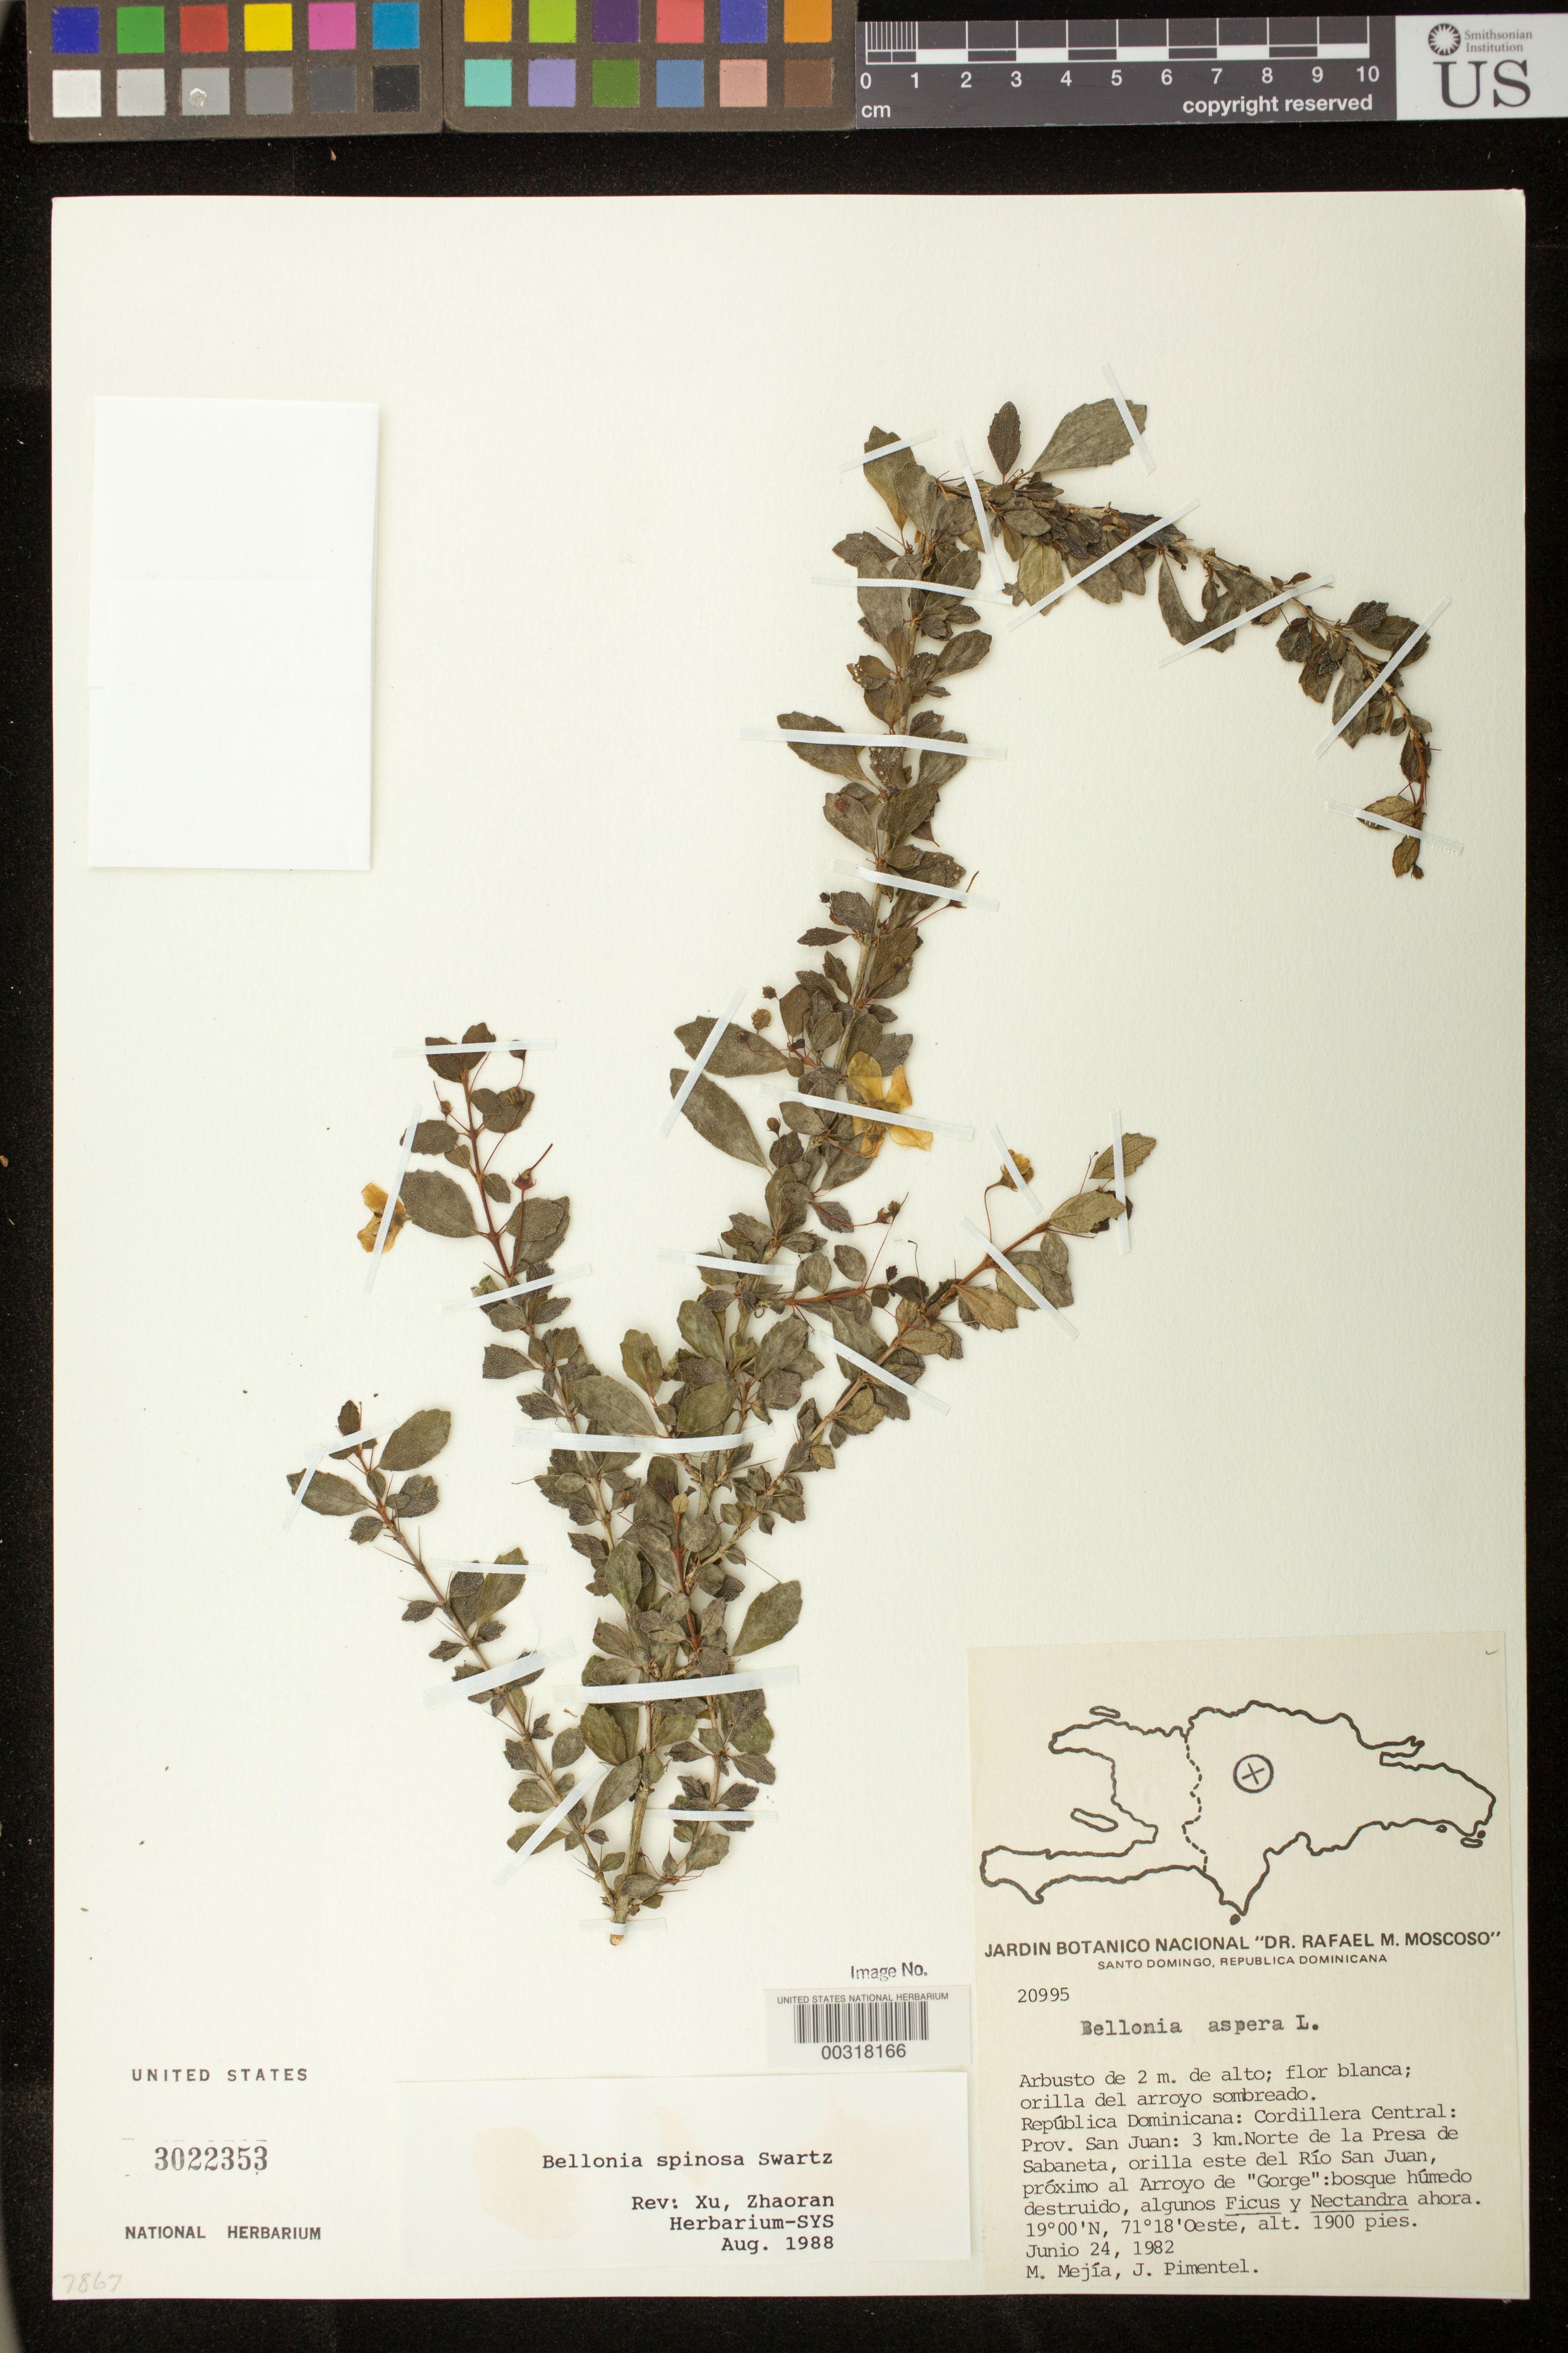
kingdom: Plantae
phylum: Tracheophyta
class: Magnoliopsida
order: Lamiales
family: Gesneriaceae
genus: Bellonia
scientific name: Bellonia spinosa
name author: Sw.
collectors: M. Mejia & J. Pimentel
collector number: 20995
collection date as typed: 24 Jun 1982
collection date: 1982-06-24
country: Dominican Republic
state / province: San Juan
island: Hispaniola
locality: Cordillera Central, 3 km N of La Presa de Sabaneta, E bank of Rio San Juan, near Arroyo de "Gorge"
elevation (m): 579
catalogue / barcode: US 3022353